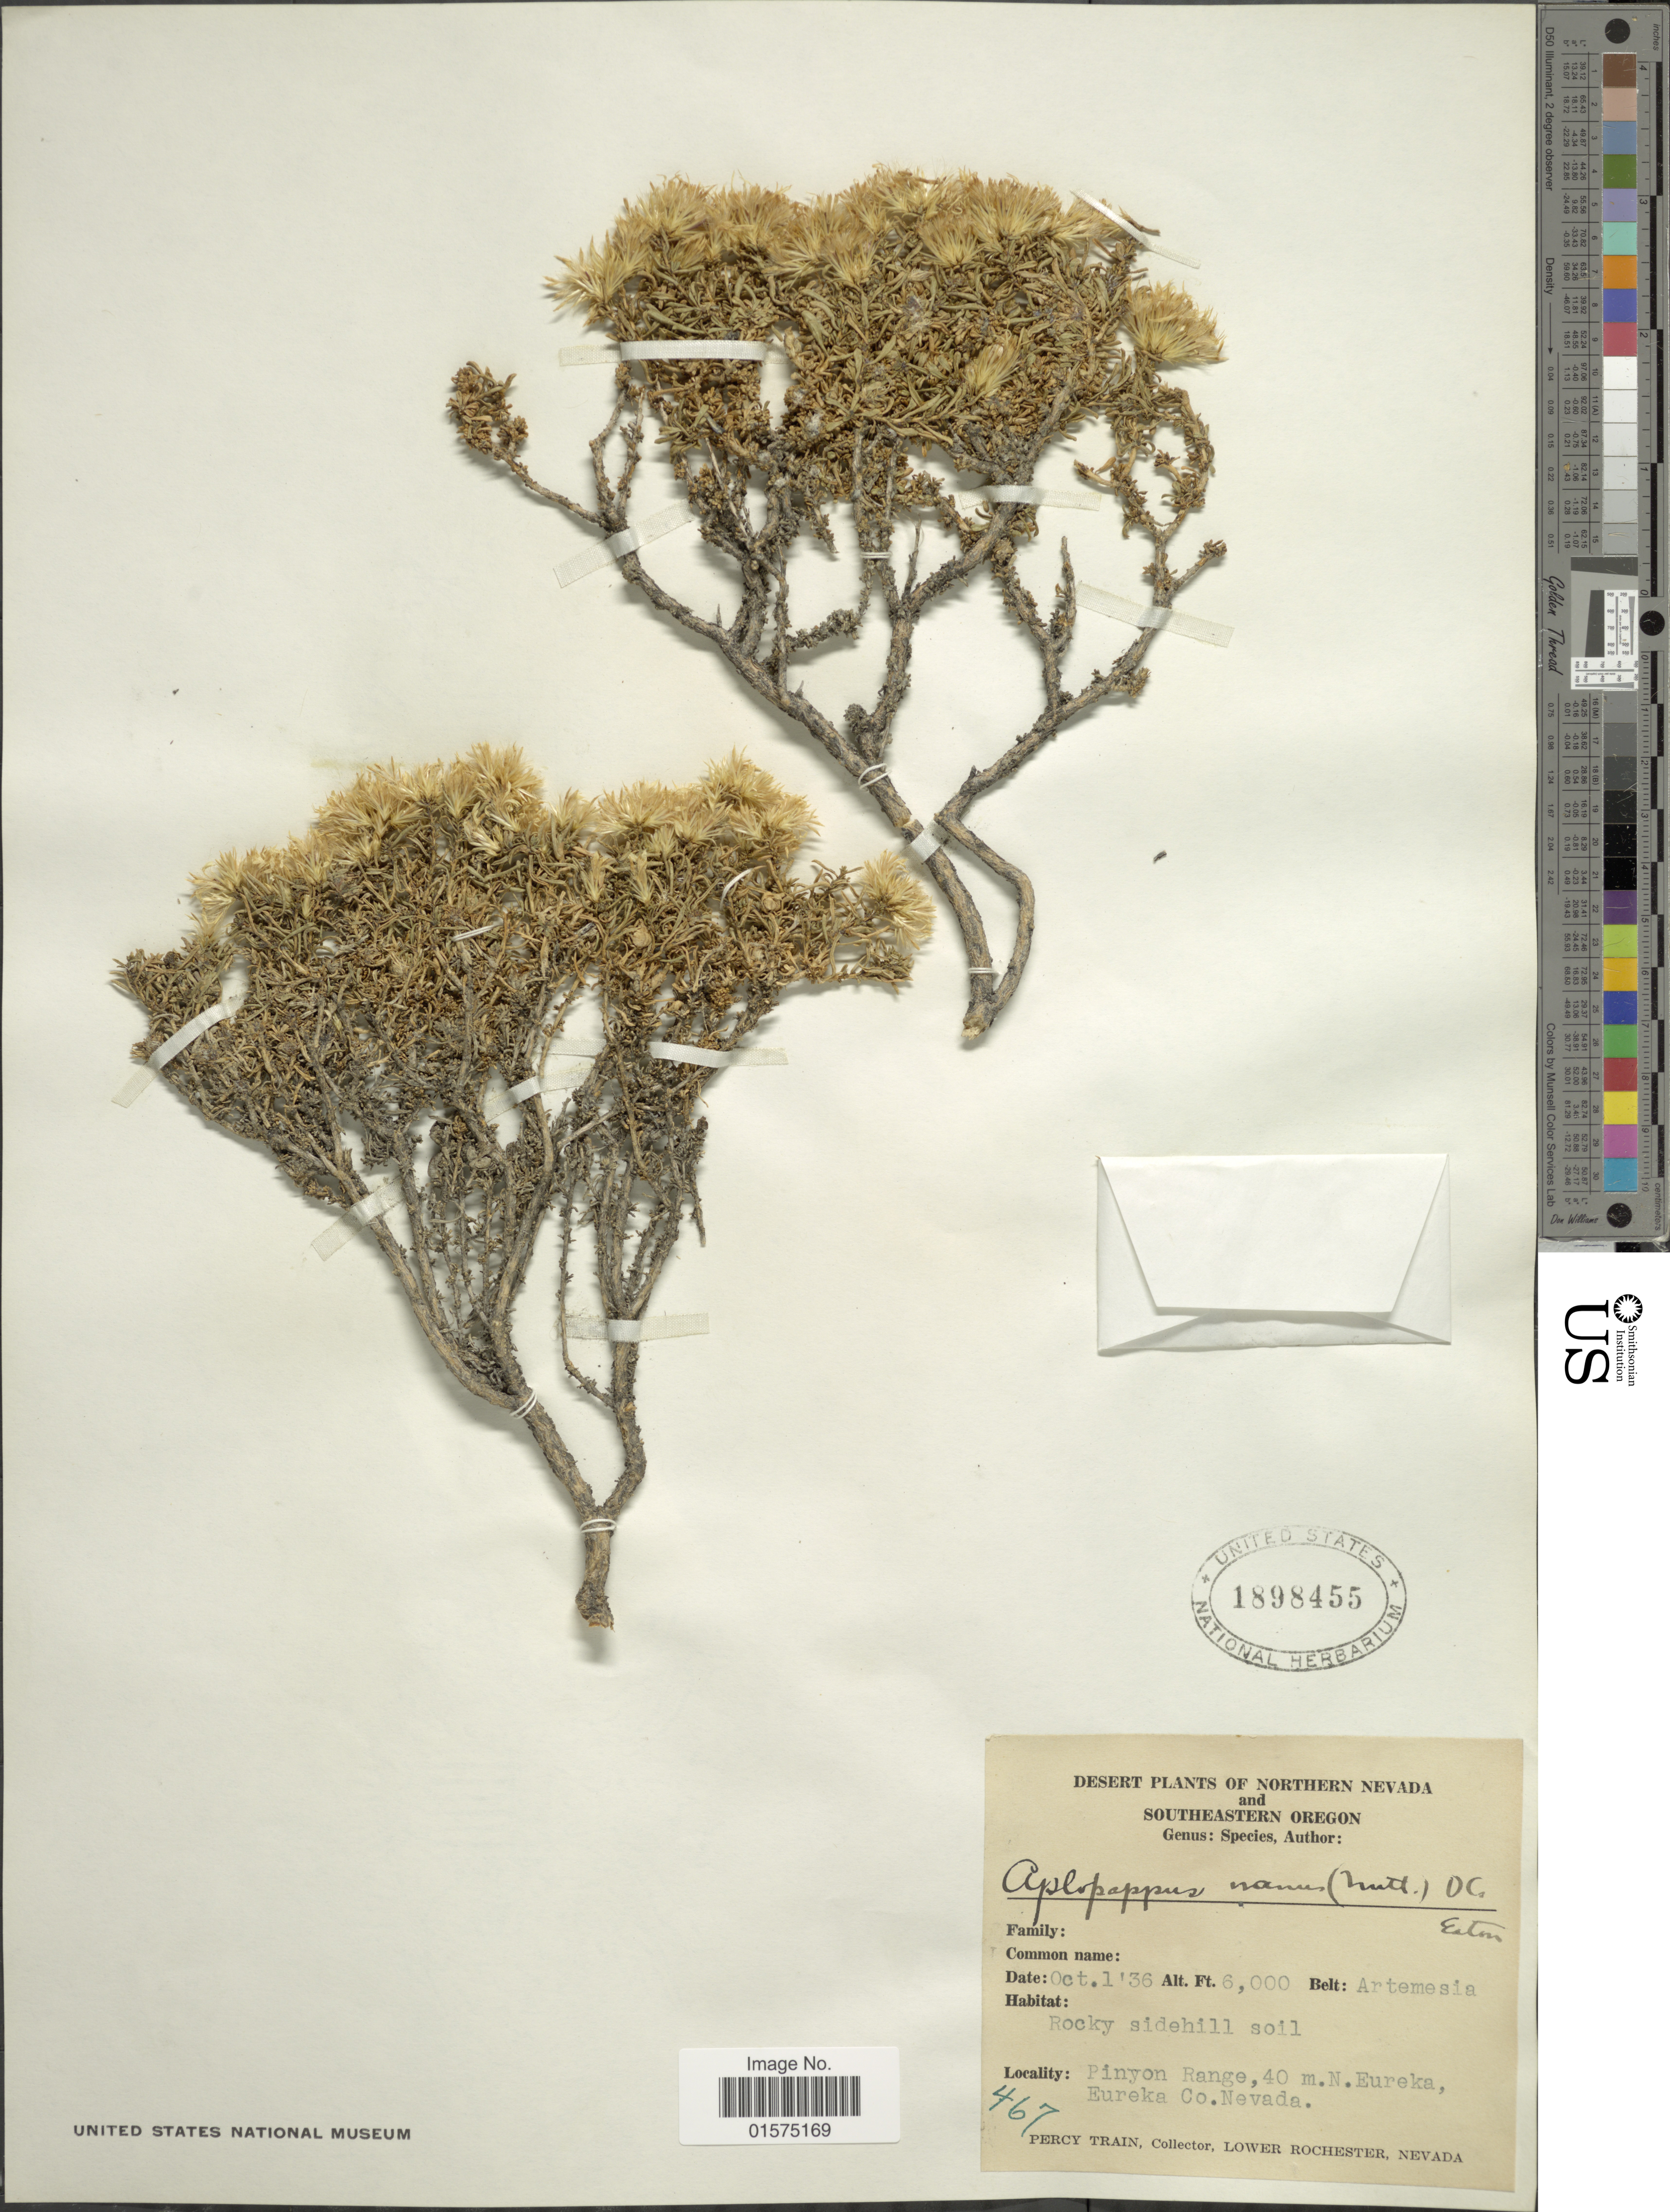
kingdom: Plantae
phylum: Tracheophyta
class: Magnoliopsida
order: Asterales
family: Asteraceae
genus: Ericameria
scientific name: Ericameria nana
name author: Nutt.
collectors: P. Train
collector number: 467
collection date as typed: Transcribed d/m/y: 1/10/36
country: United States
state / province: Nevada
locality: Pinyon Range, 40 m. N. Eureka, Eureka Co.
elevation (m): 1829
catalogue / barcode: US 1898455